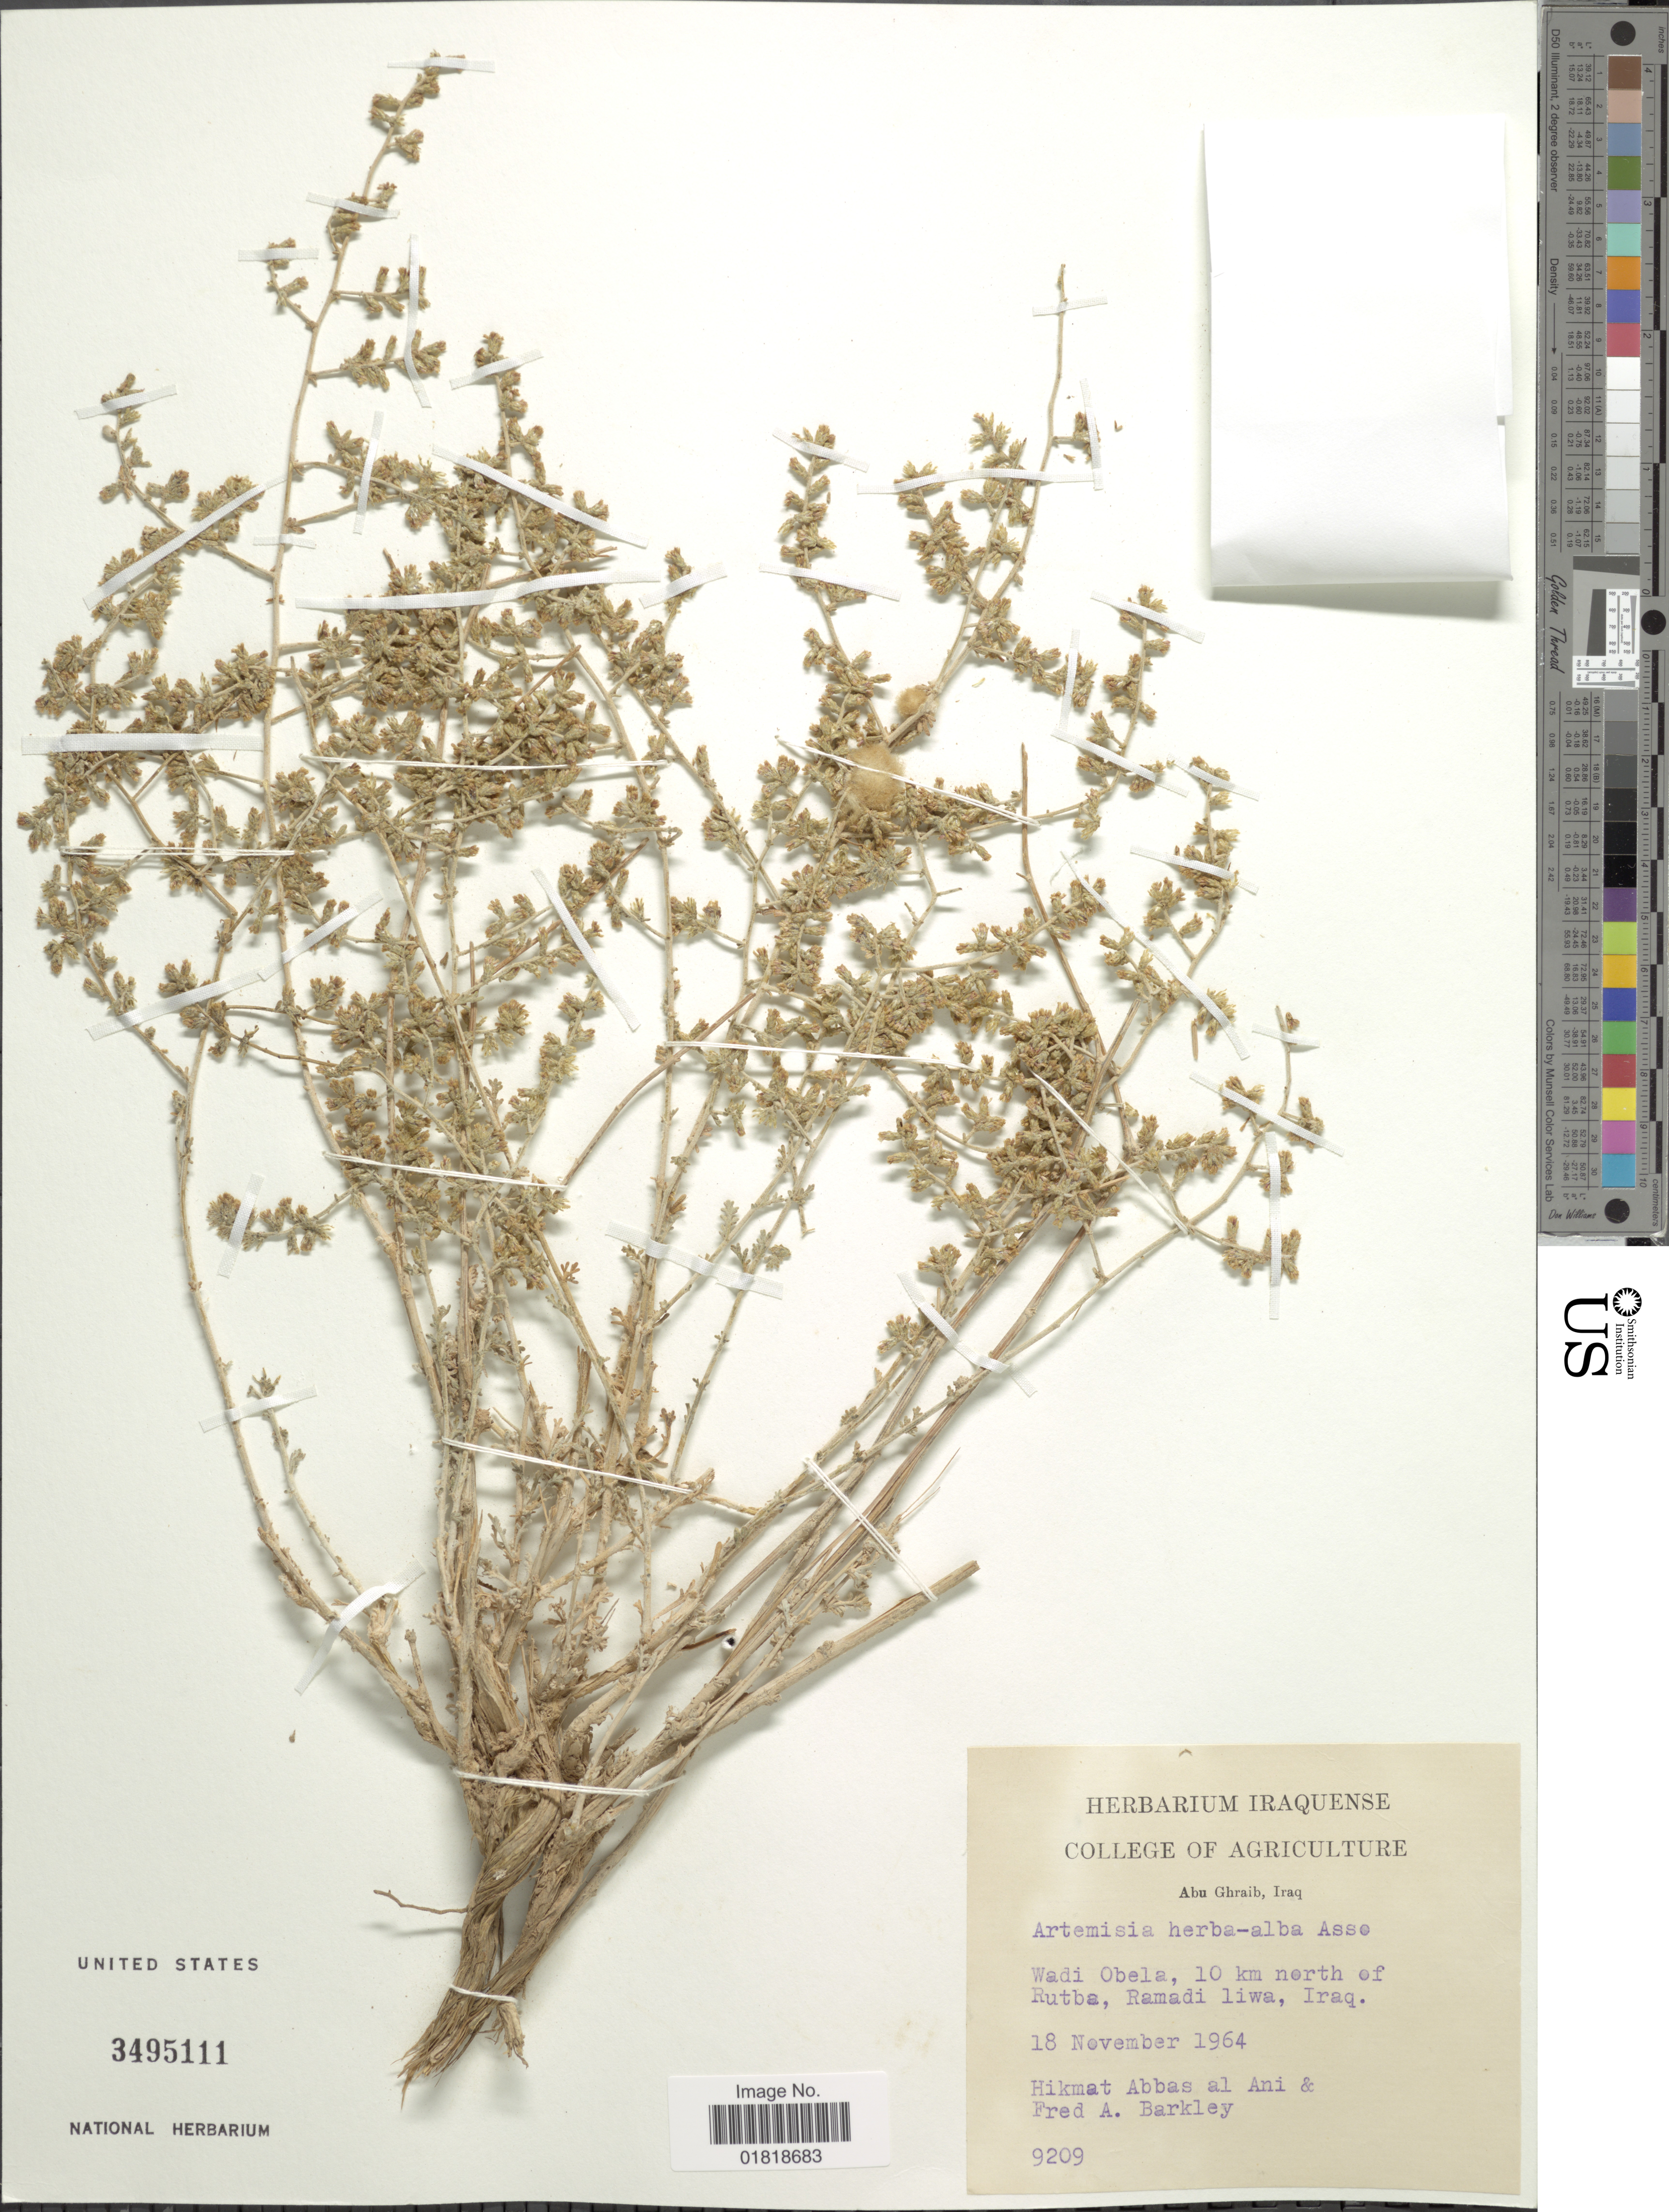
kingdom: Plantae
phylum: Tracheophyta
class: Magnoliopsida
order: Asterales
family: Asteraceae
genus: Artemisia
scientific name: Artemisia herba-alba asso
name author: Asso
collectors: F. A. Barkley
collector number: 9209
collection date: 1964-11-18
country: Iraq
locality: Abu Ghraib, Wadi Obela, 10 km north of Rutba, Ramadi liwa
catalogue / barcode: US 3495111